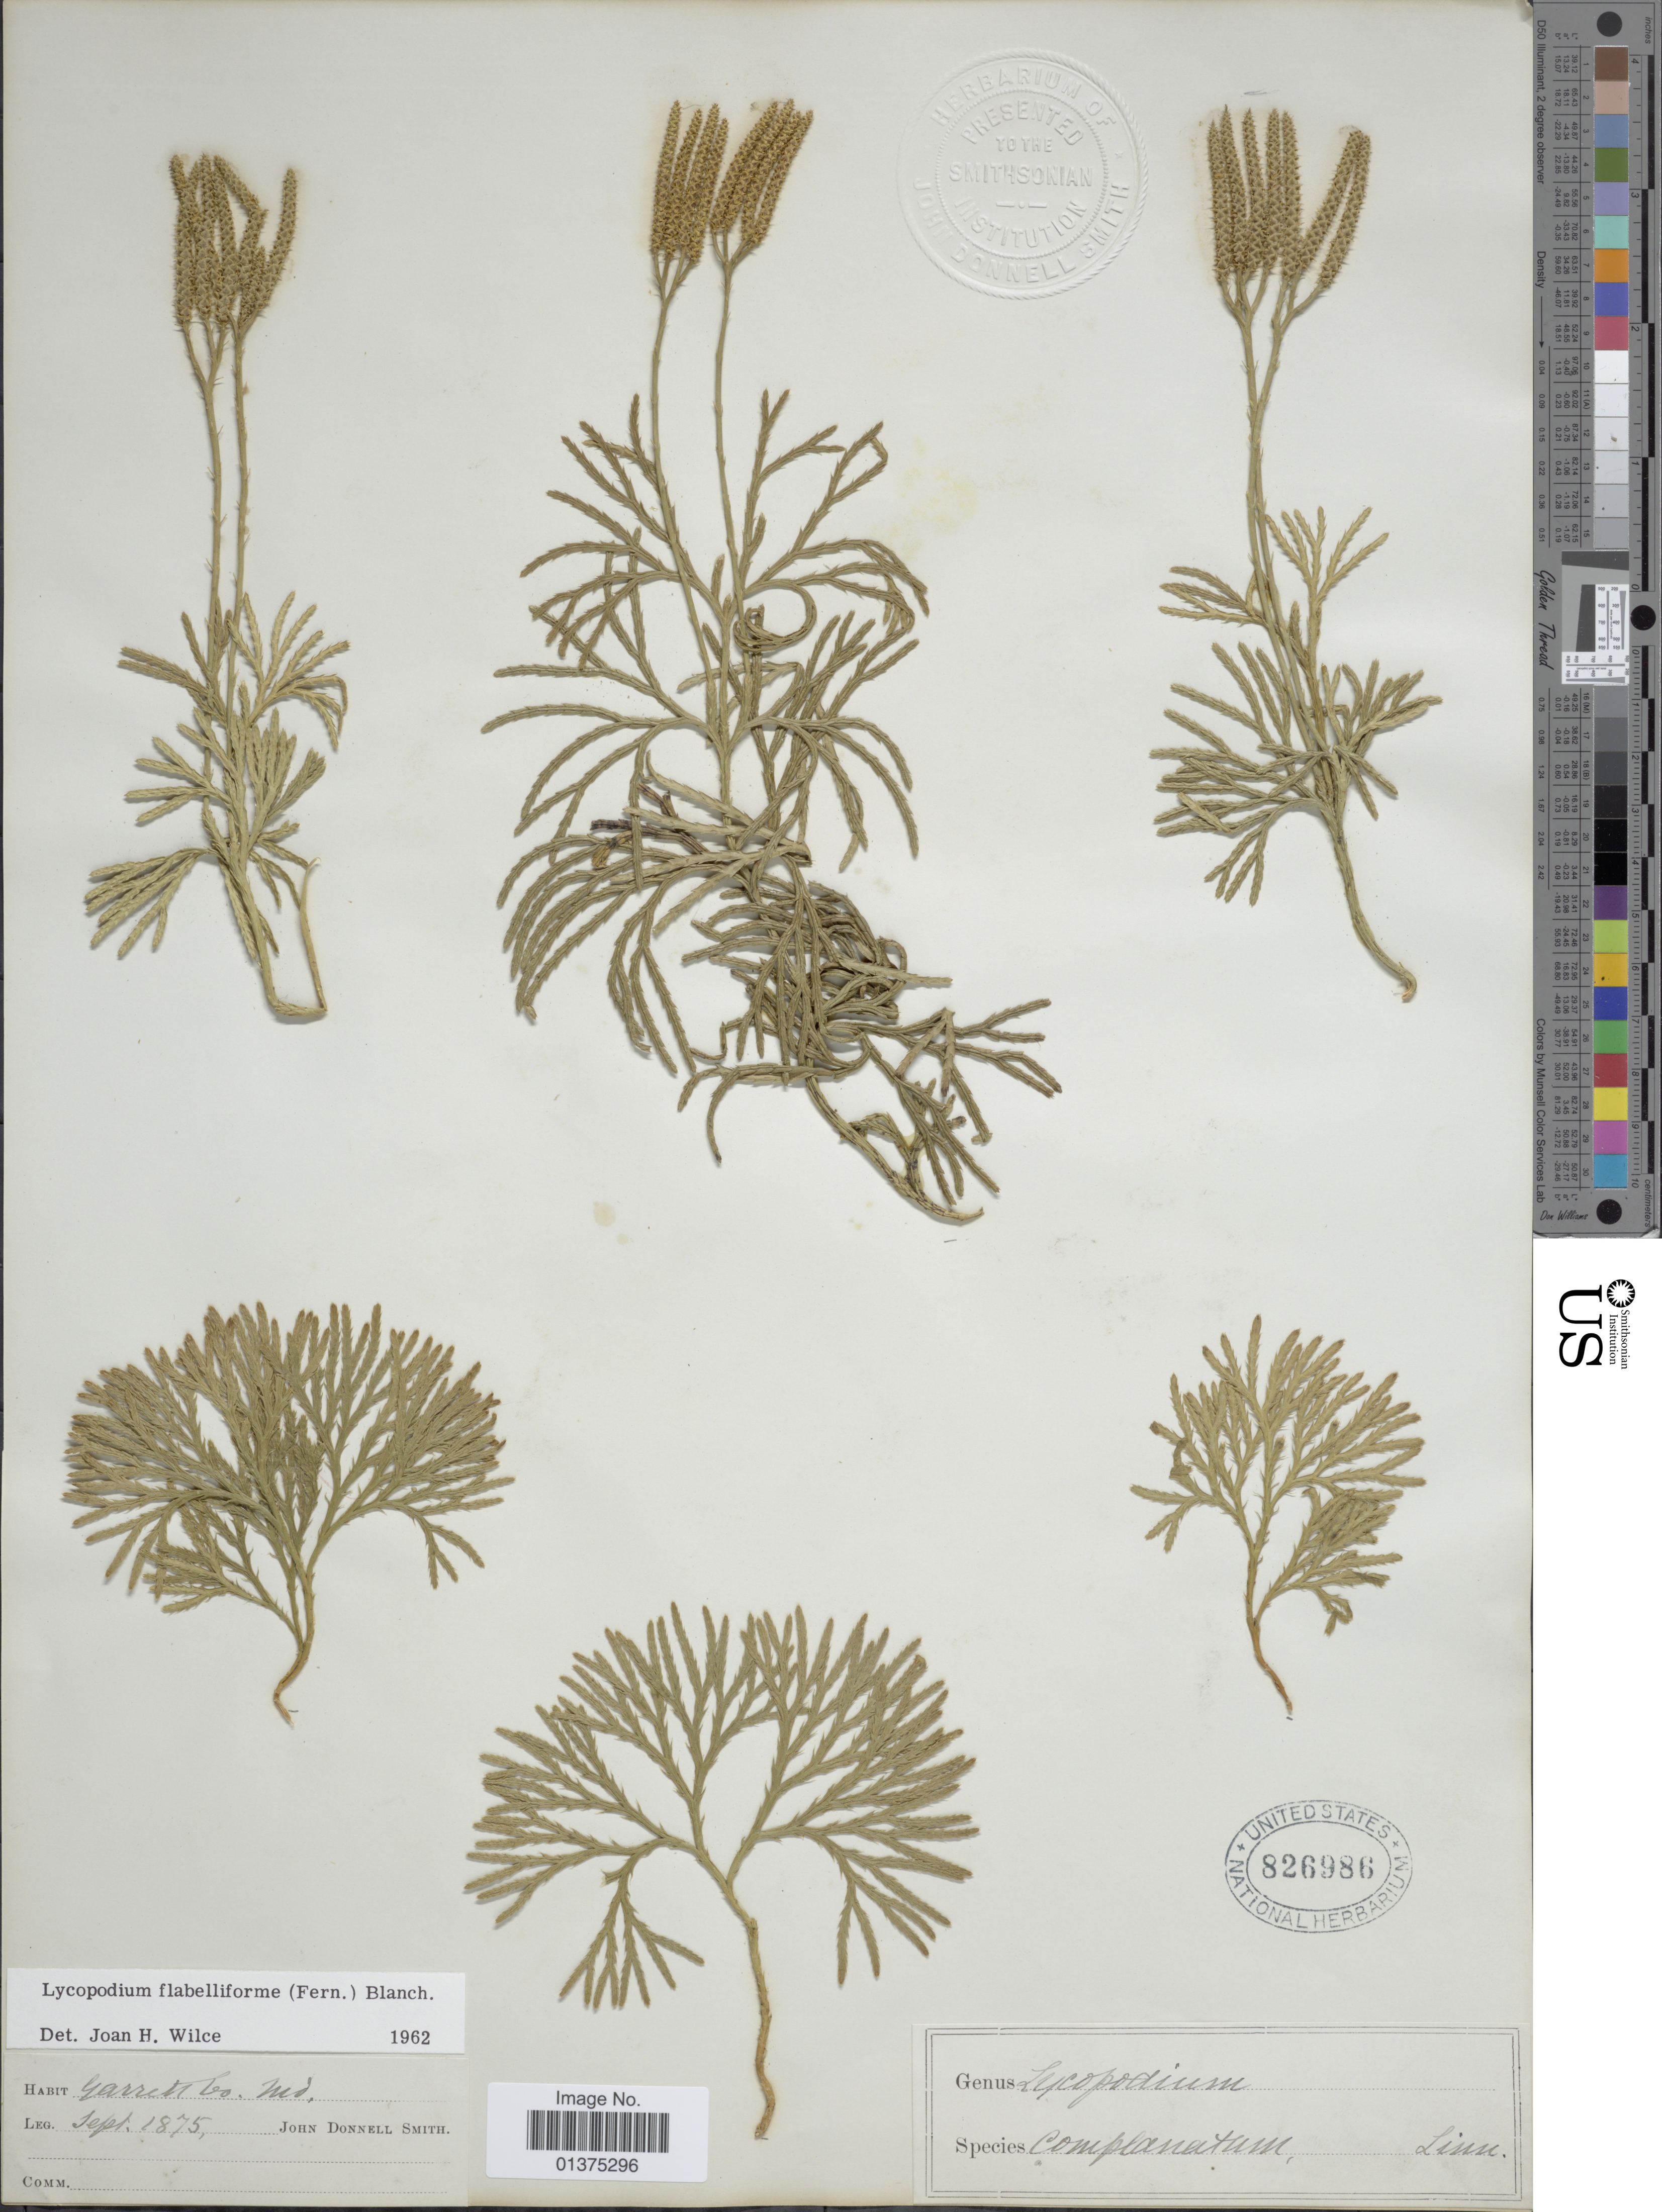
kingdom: Plantae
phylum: Tracheophyta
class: Lycopodiopsida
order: Lycopodiales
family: Lycopodiaceae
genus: Diphasiastrum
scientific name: Diphasiastrum digitatum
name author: (Dill. ex A. Braun) Holub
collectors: J. Donnell Smith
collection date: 1875-09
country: United States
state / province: Maryland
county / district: Garrett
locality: Garrett Co.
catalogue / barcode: US 826986